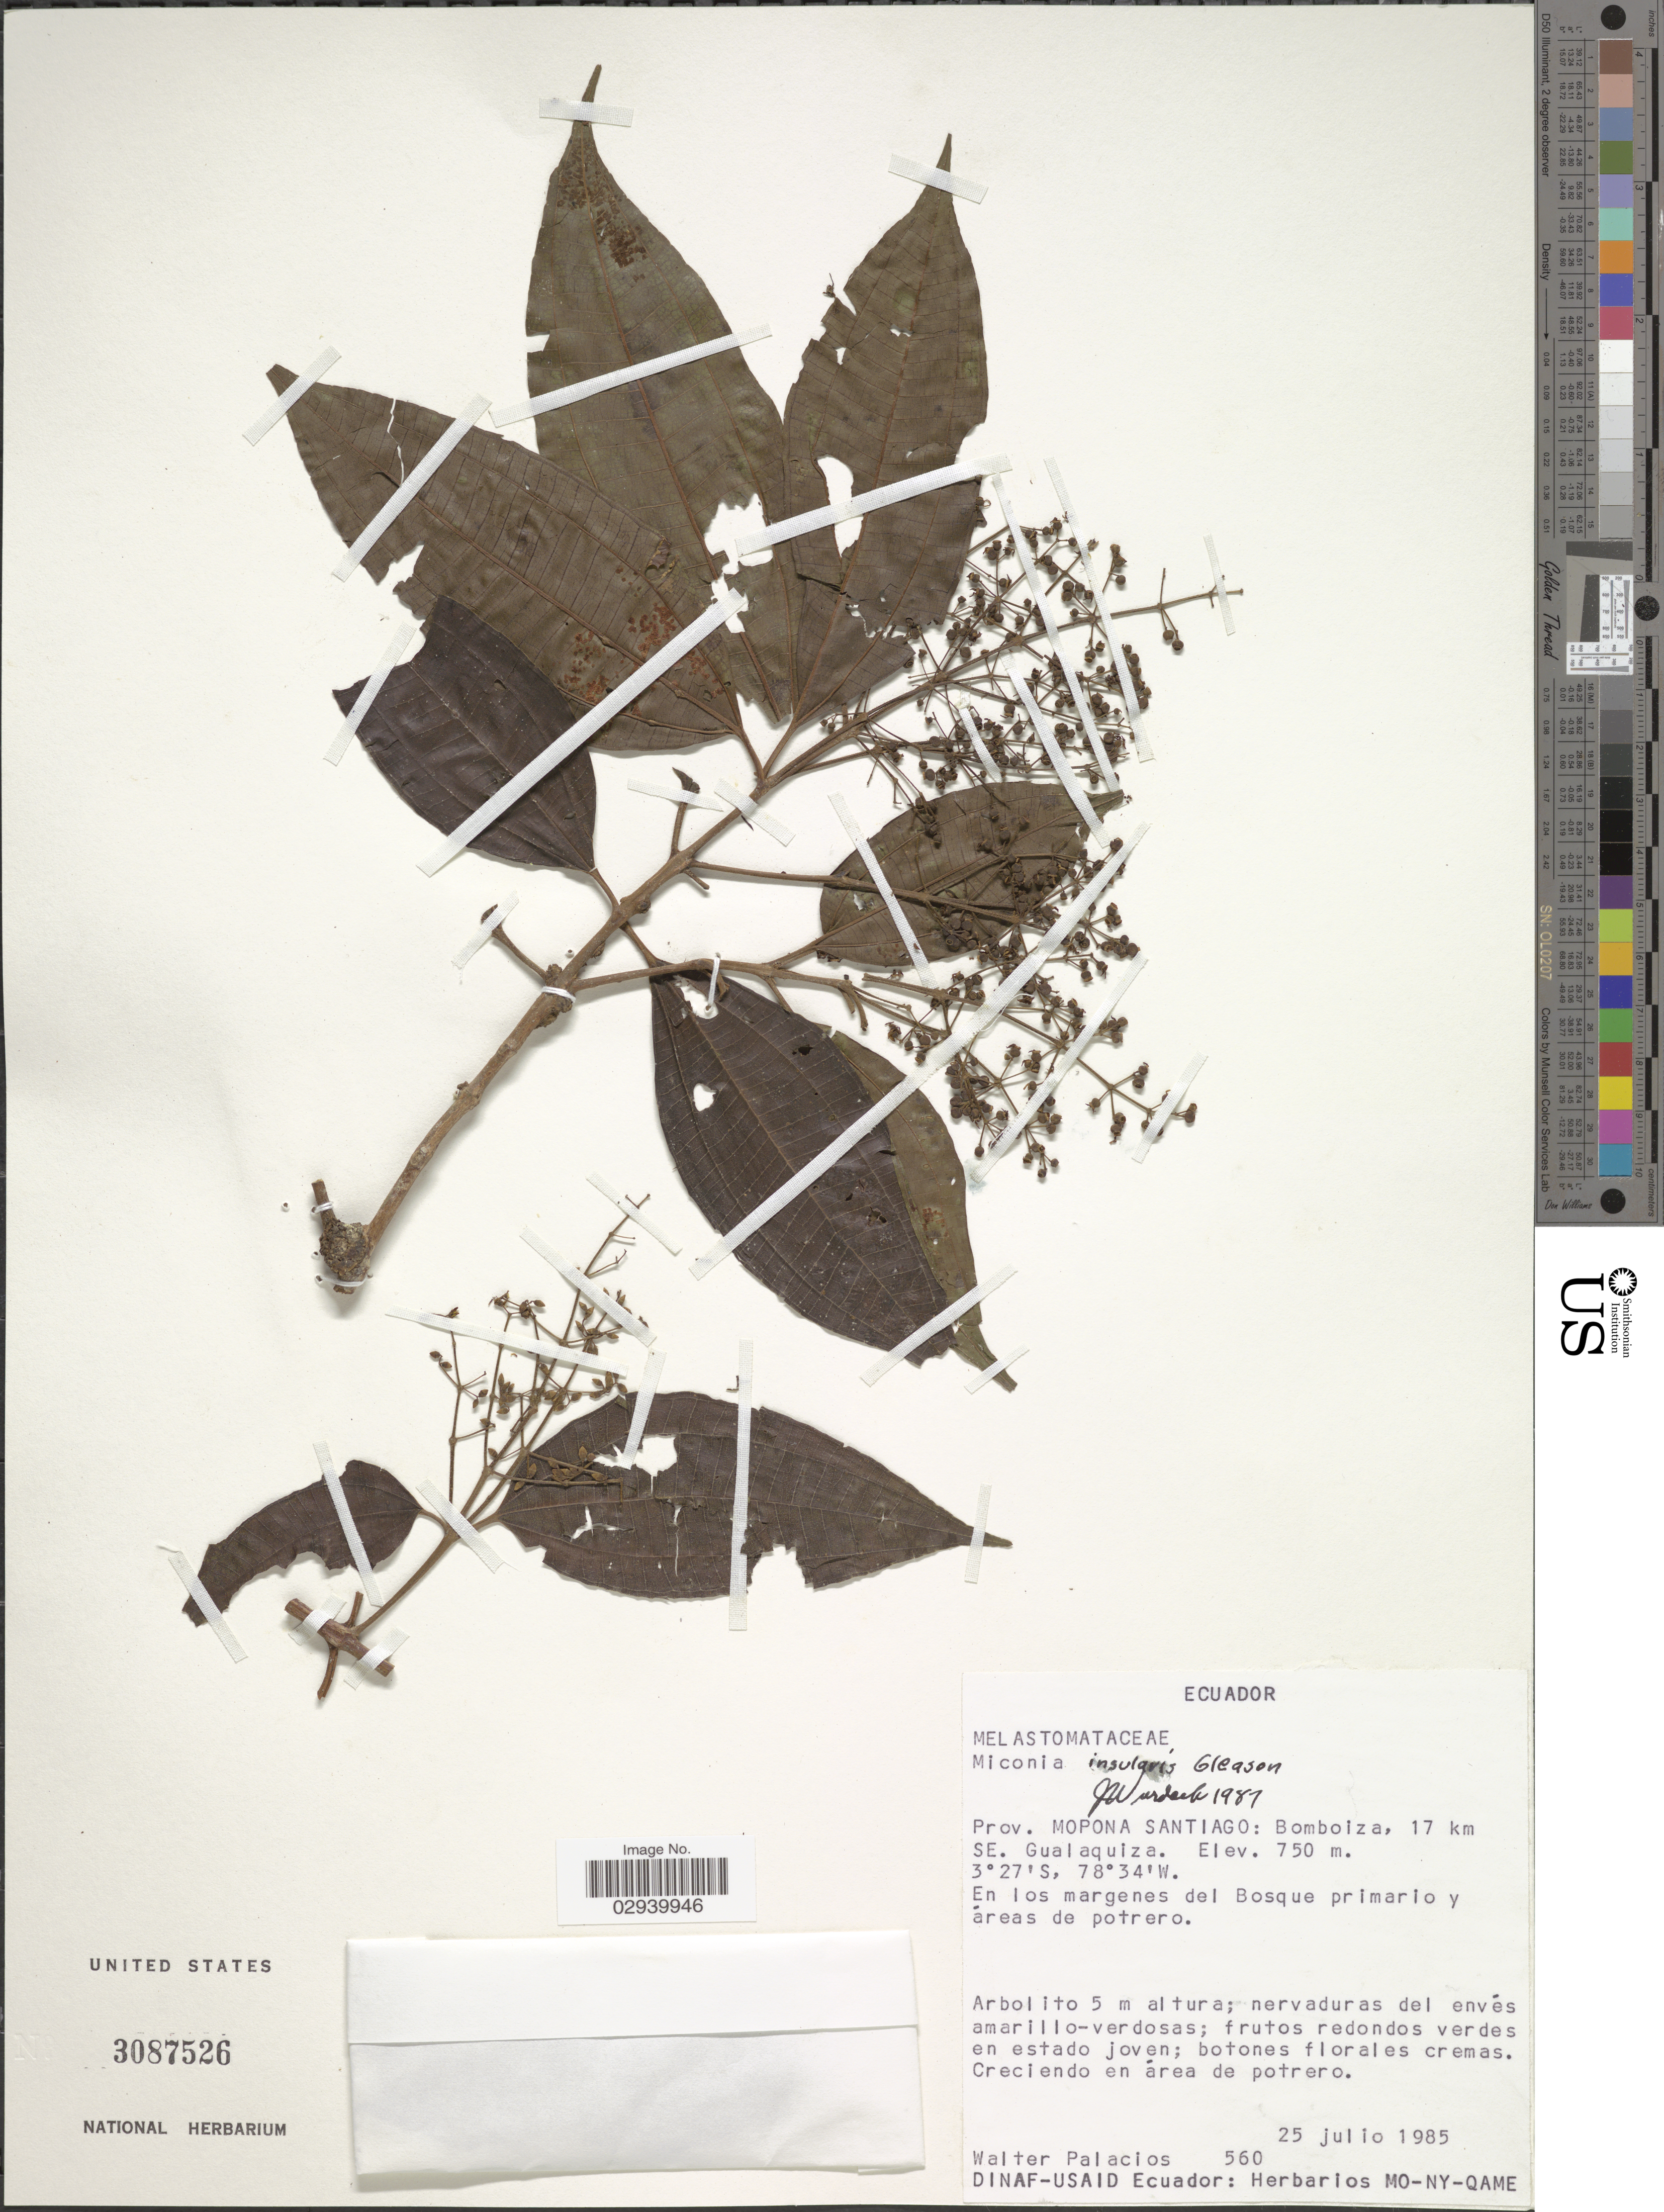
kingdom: Plantae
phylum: Tracheophyta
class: Magnoliopsida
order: Myrtales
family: Melastomataceae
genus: Miconia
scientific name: Miconia insularis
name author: Gleason in I.M. Johnst.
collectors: W. Palacios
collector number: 560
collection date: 1985-07-25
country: Ecuador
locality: Prov. Mopona-Santiago: Bomboiza, 17 km SE. Gualaquiza.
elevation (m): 750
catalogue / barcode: US 3087526